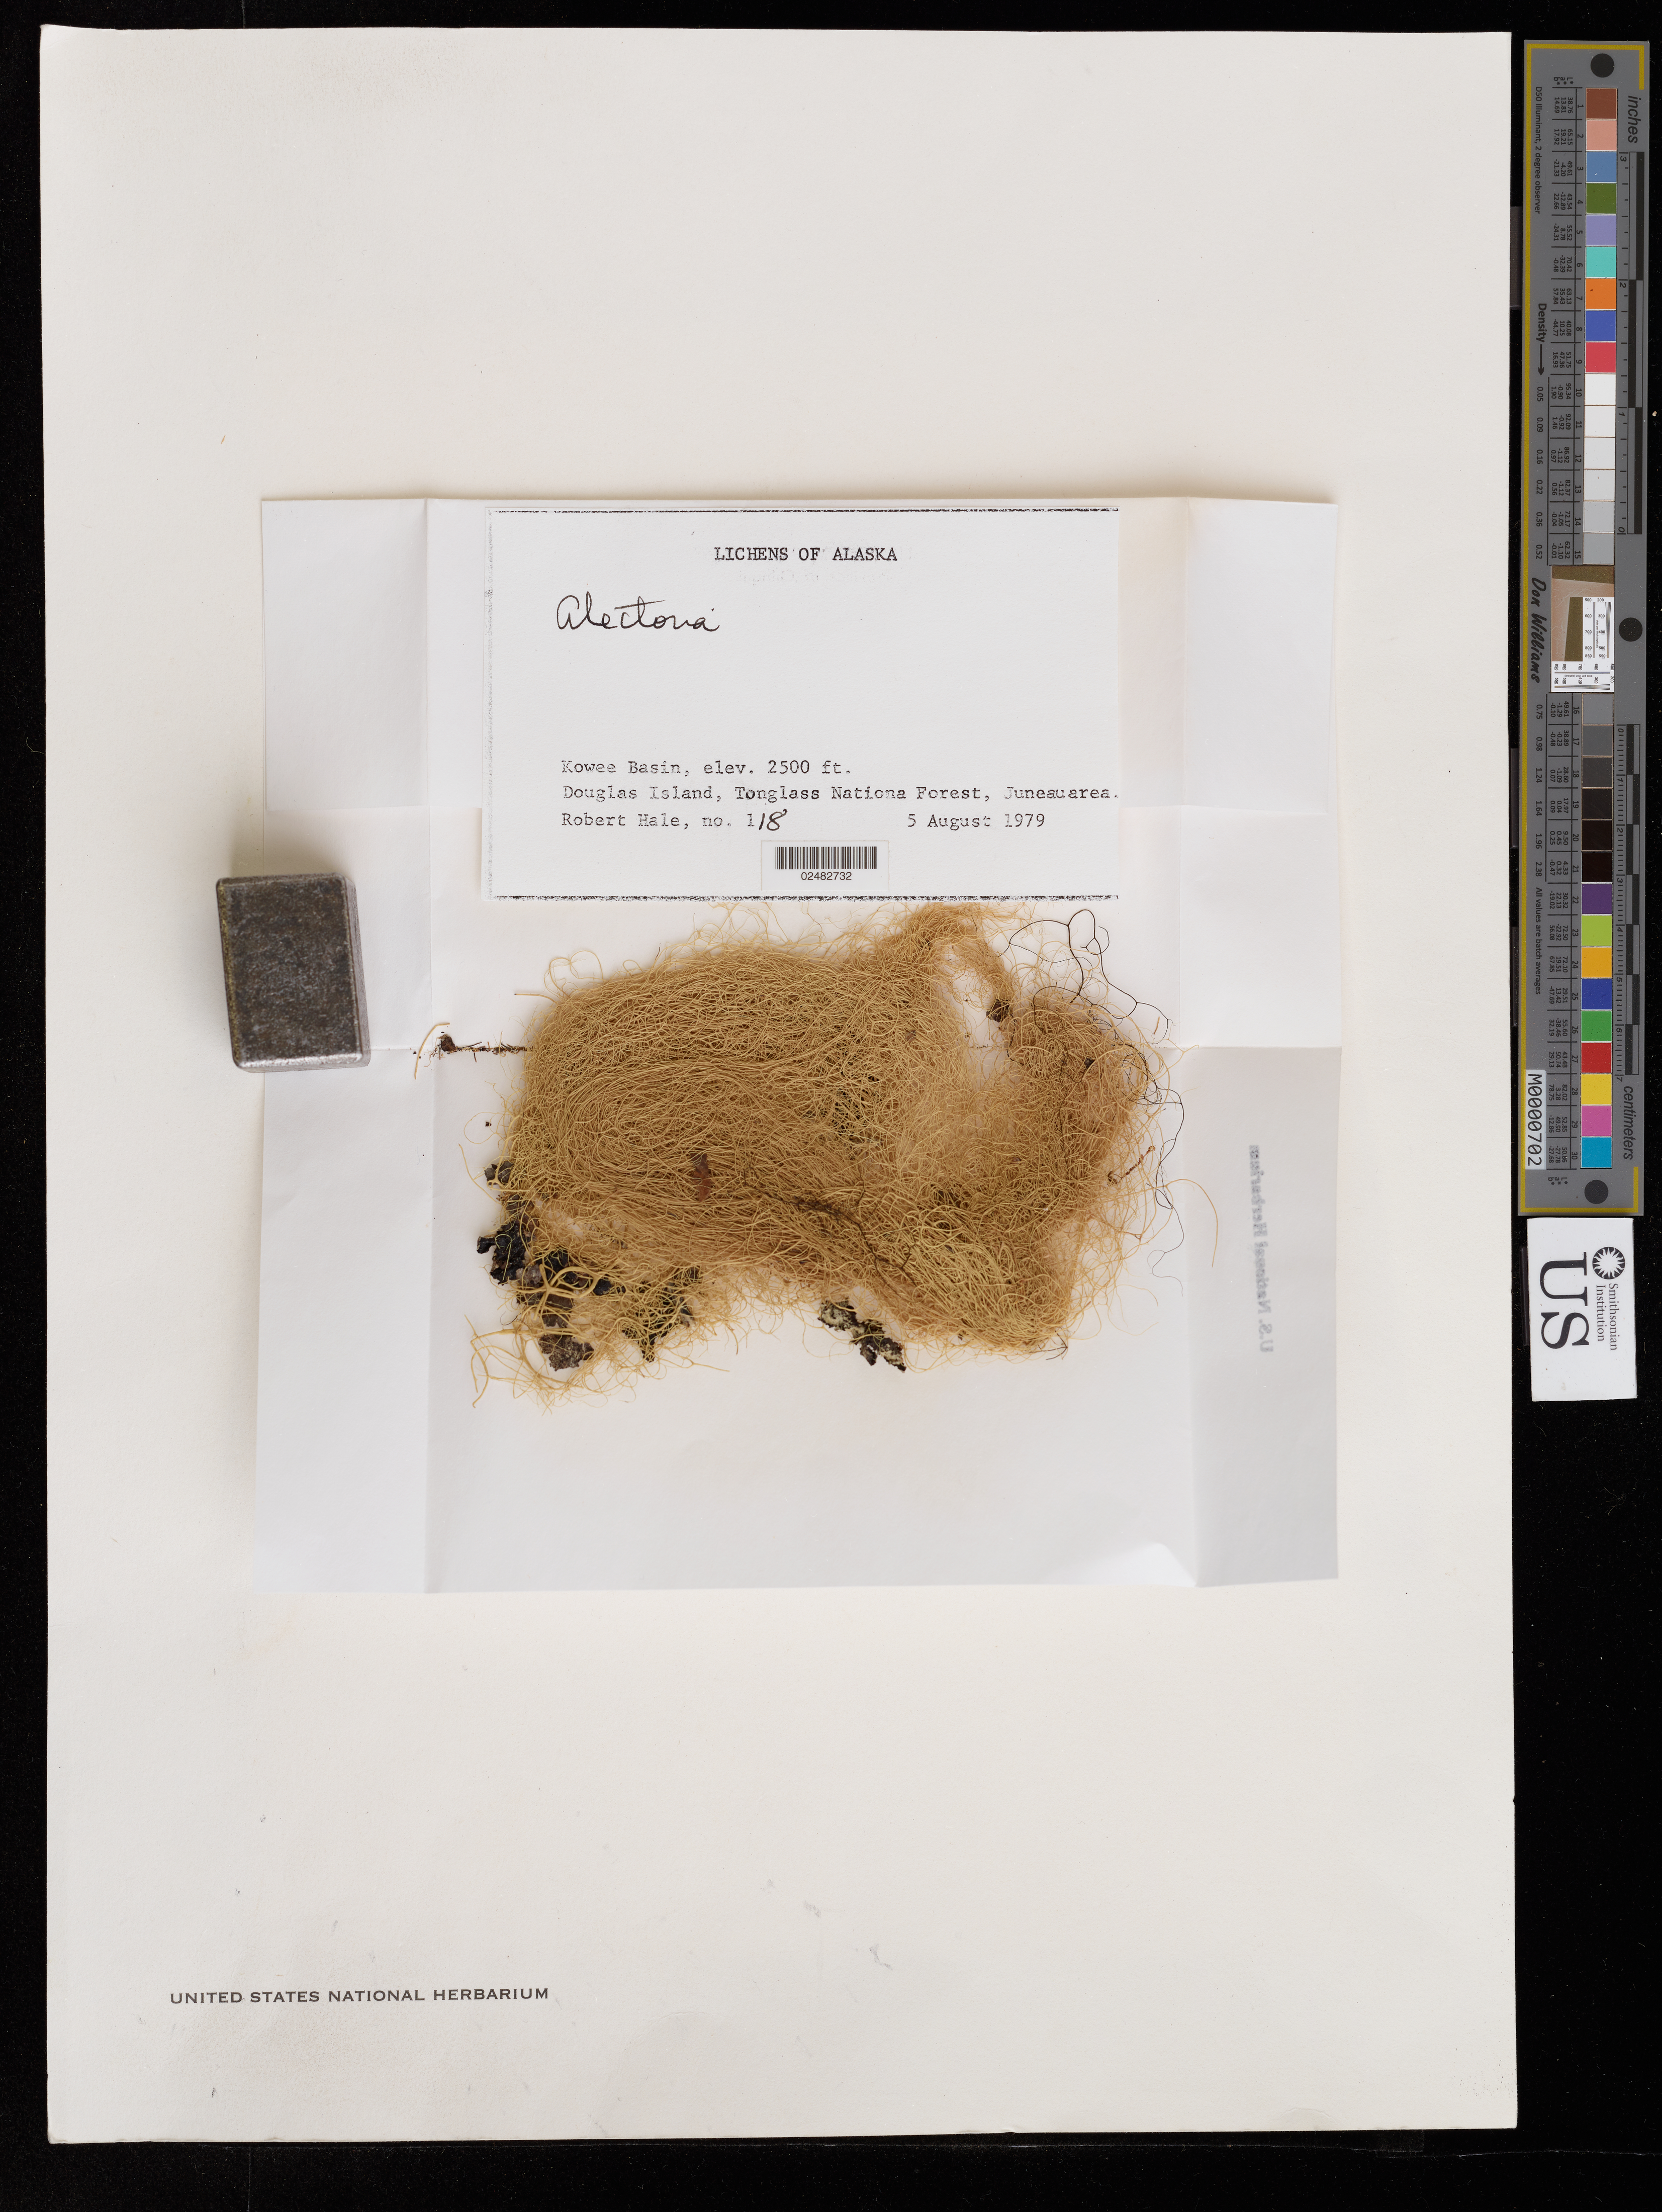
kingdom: Fungi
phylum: Ascomycota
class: Lecanoromycetes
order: Lecanorales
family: Parmeliaceae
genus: Alectoria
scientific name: Alectoria sp.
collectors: R. Hale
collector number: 118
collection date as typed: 05 Aug 1979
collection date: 1979-08-05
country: United States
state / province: Alaska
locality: Kowee basin, douglas i., tonglass nat'l forest, juneau area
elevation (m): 762